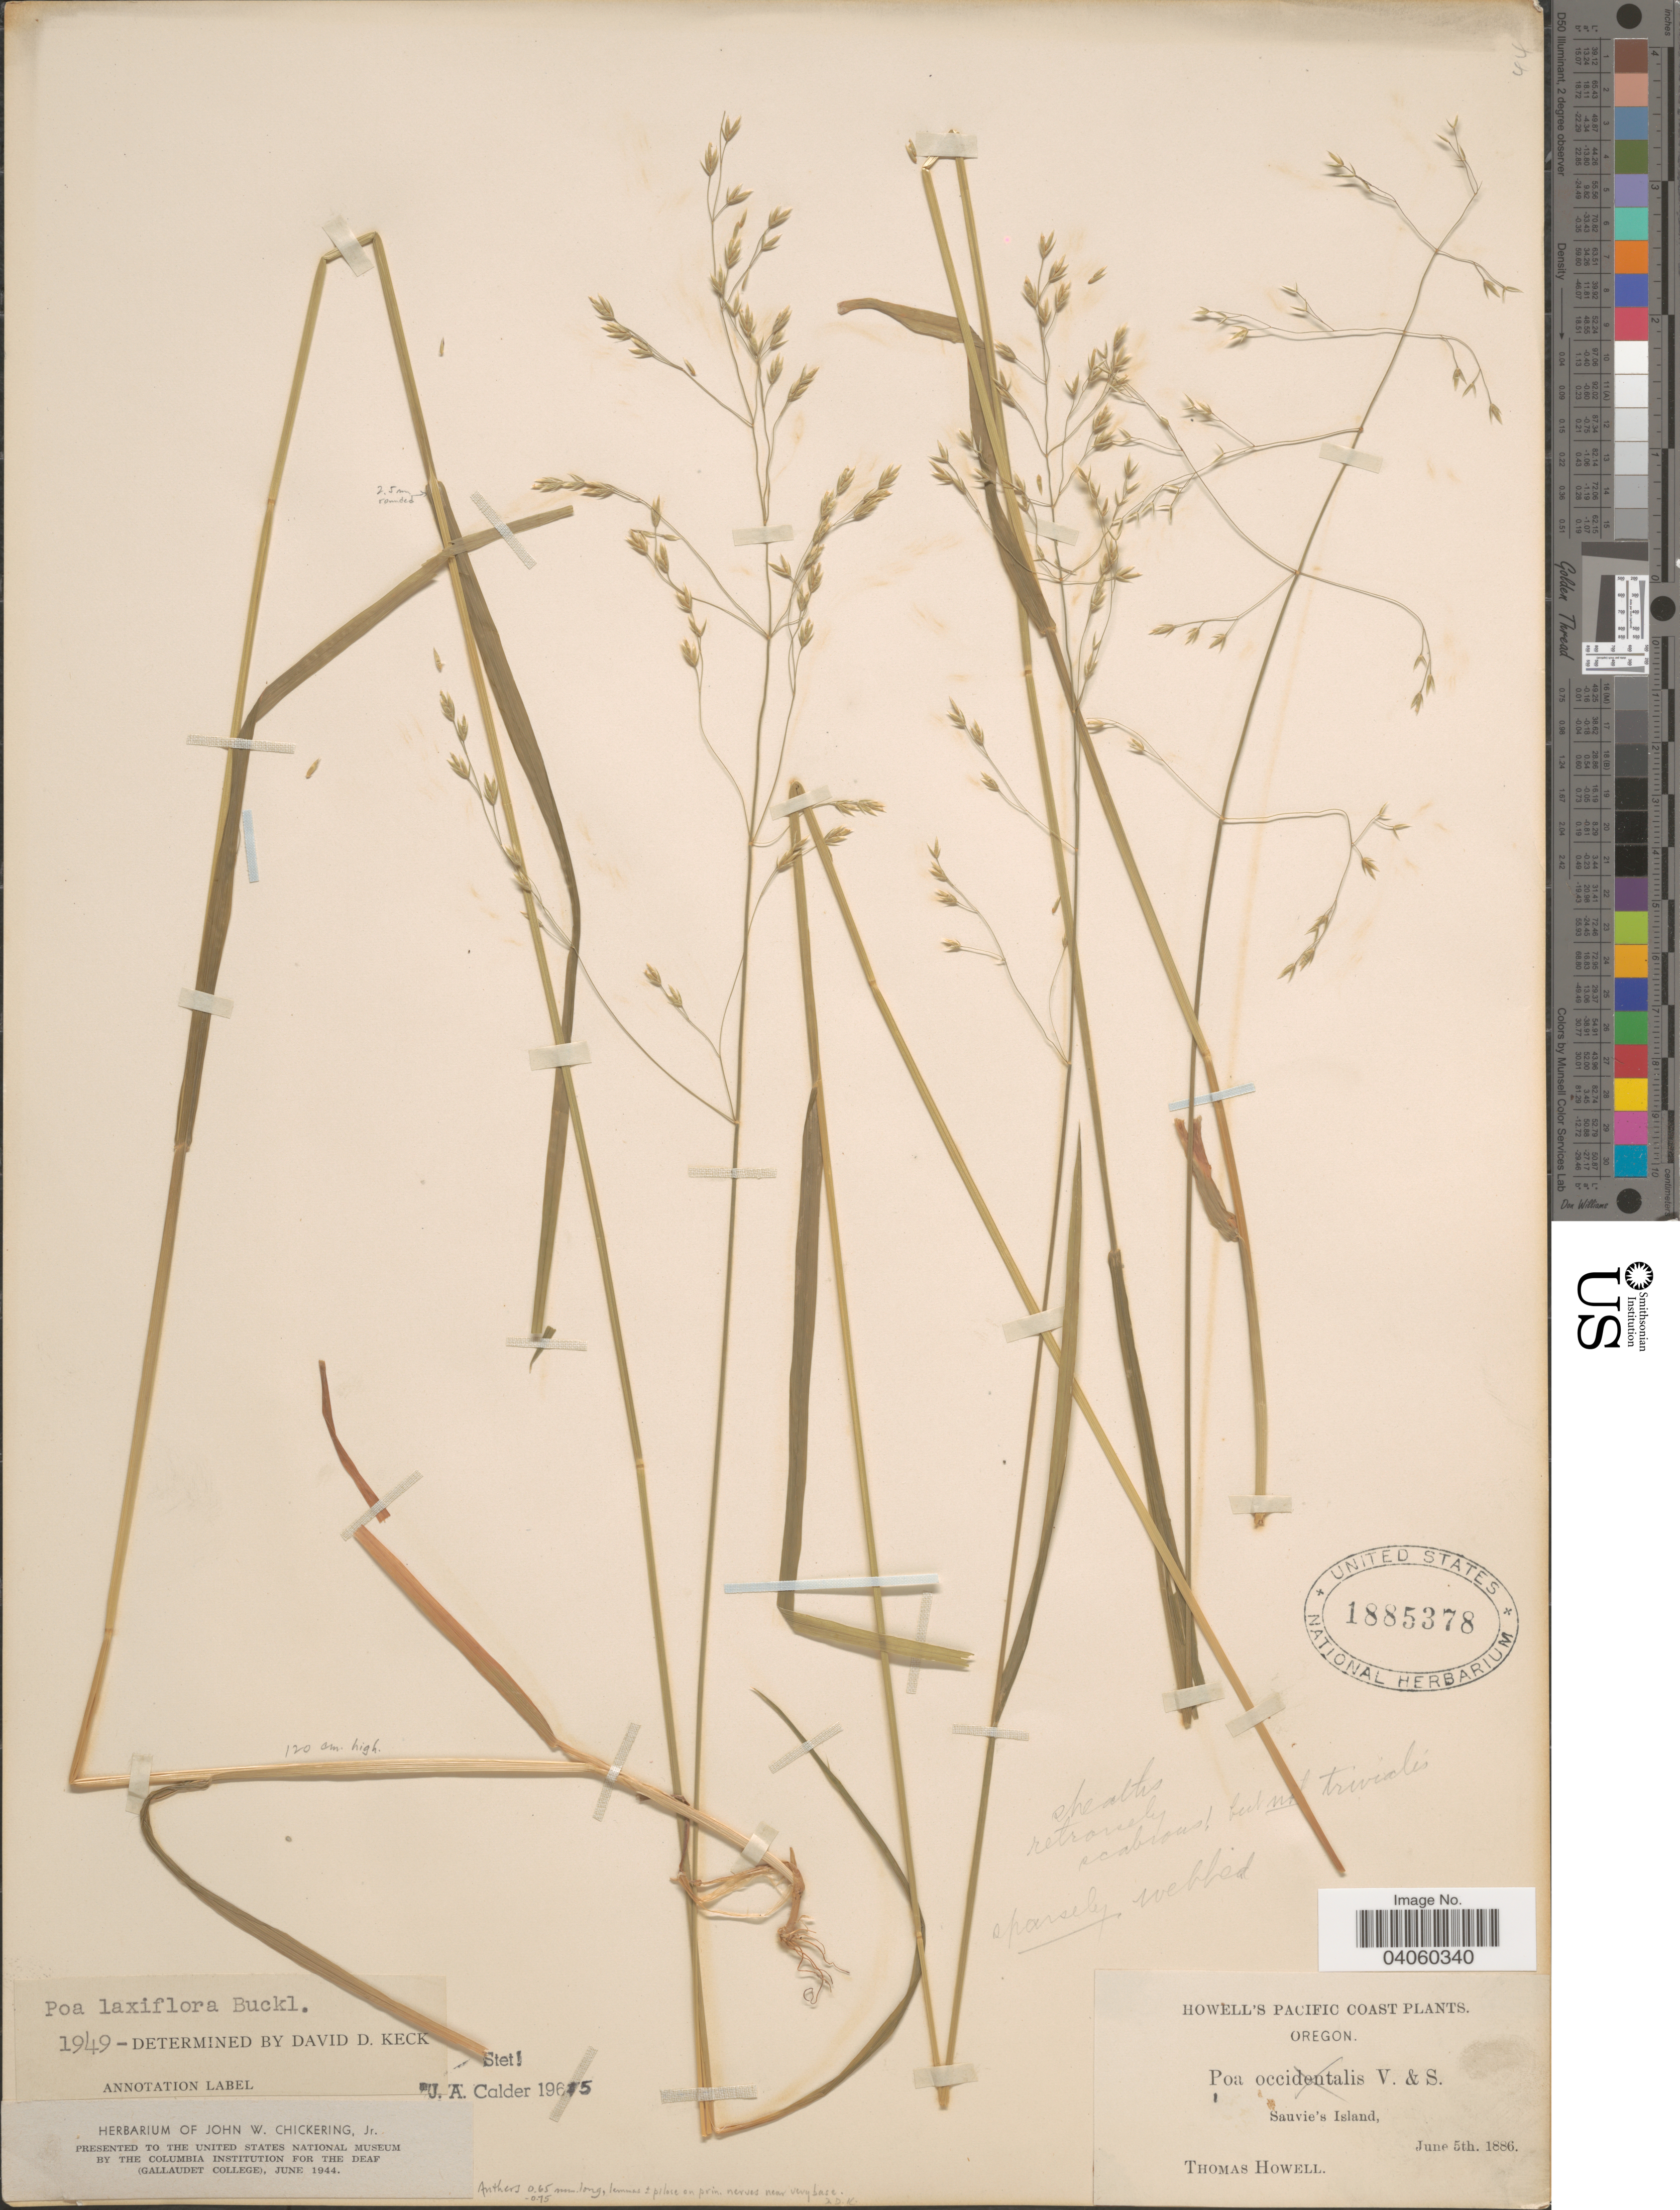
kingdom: Plantae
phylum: Tracheophyta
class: Liliopsida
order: Poales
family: Poaceae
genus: Poa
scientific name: Poa laxiflora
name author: Buckley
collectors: T. Howell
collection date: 1886-06-05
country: United States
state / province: Oregon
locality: Pacific Coast. Sauvie's Island.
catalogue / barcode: US 1885378